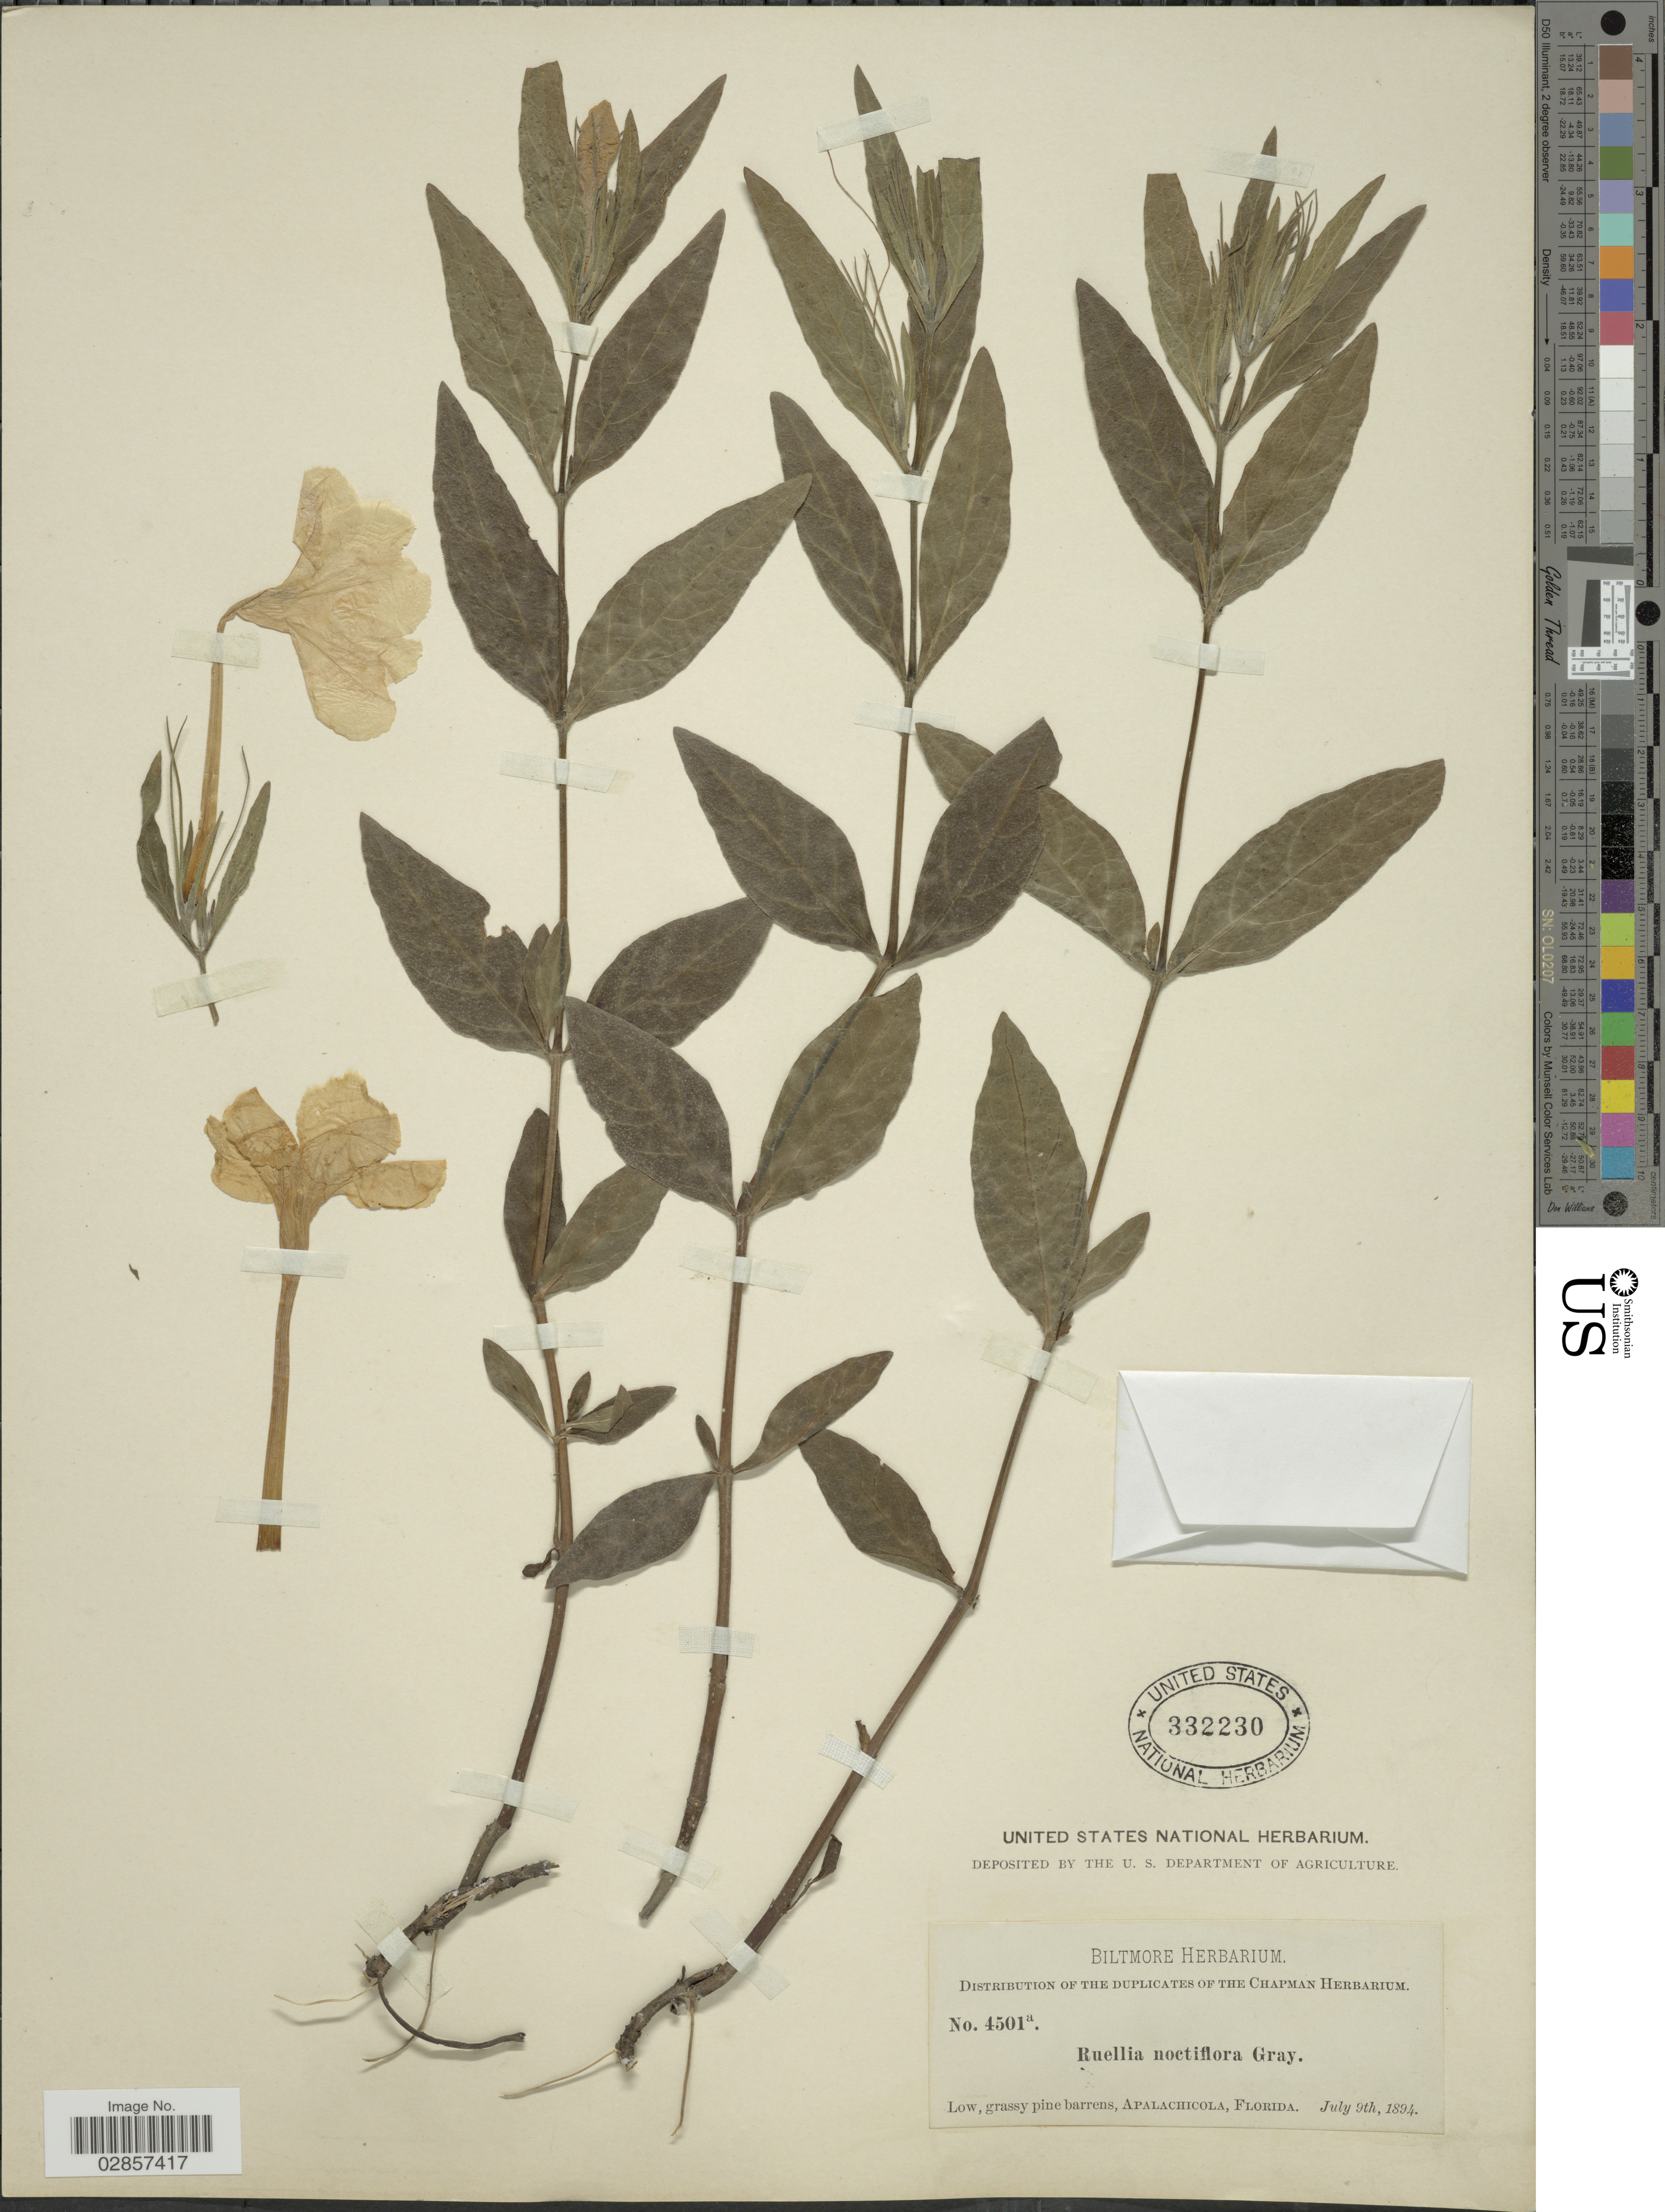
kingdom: Plantae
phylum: Tracheophyta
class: Magnoliopsida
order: Lamiales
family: Acanthaceae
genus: Ruellia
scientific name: Ruellia noctiflora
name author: (Nees) A. Gray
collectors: ex herb. Biltmore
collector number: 4501a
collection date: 1894-07-09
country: United States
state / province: Florida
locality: Low, grassy pine barrens, Apalachicola, Florida.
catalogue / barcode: US 332230